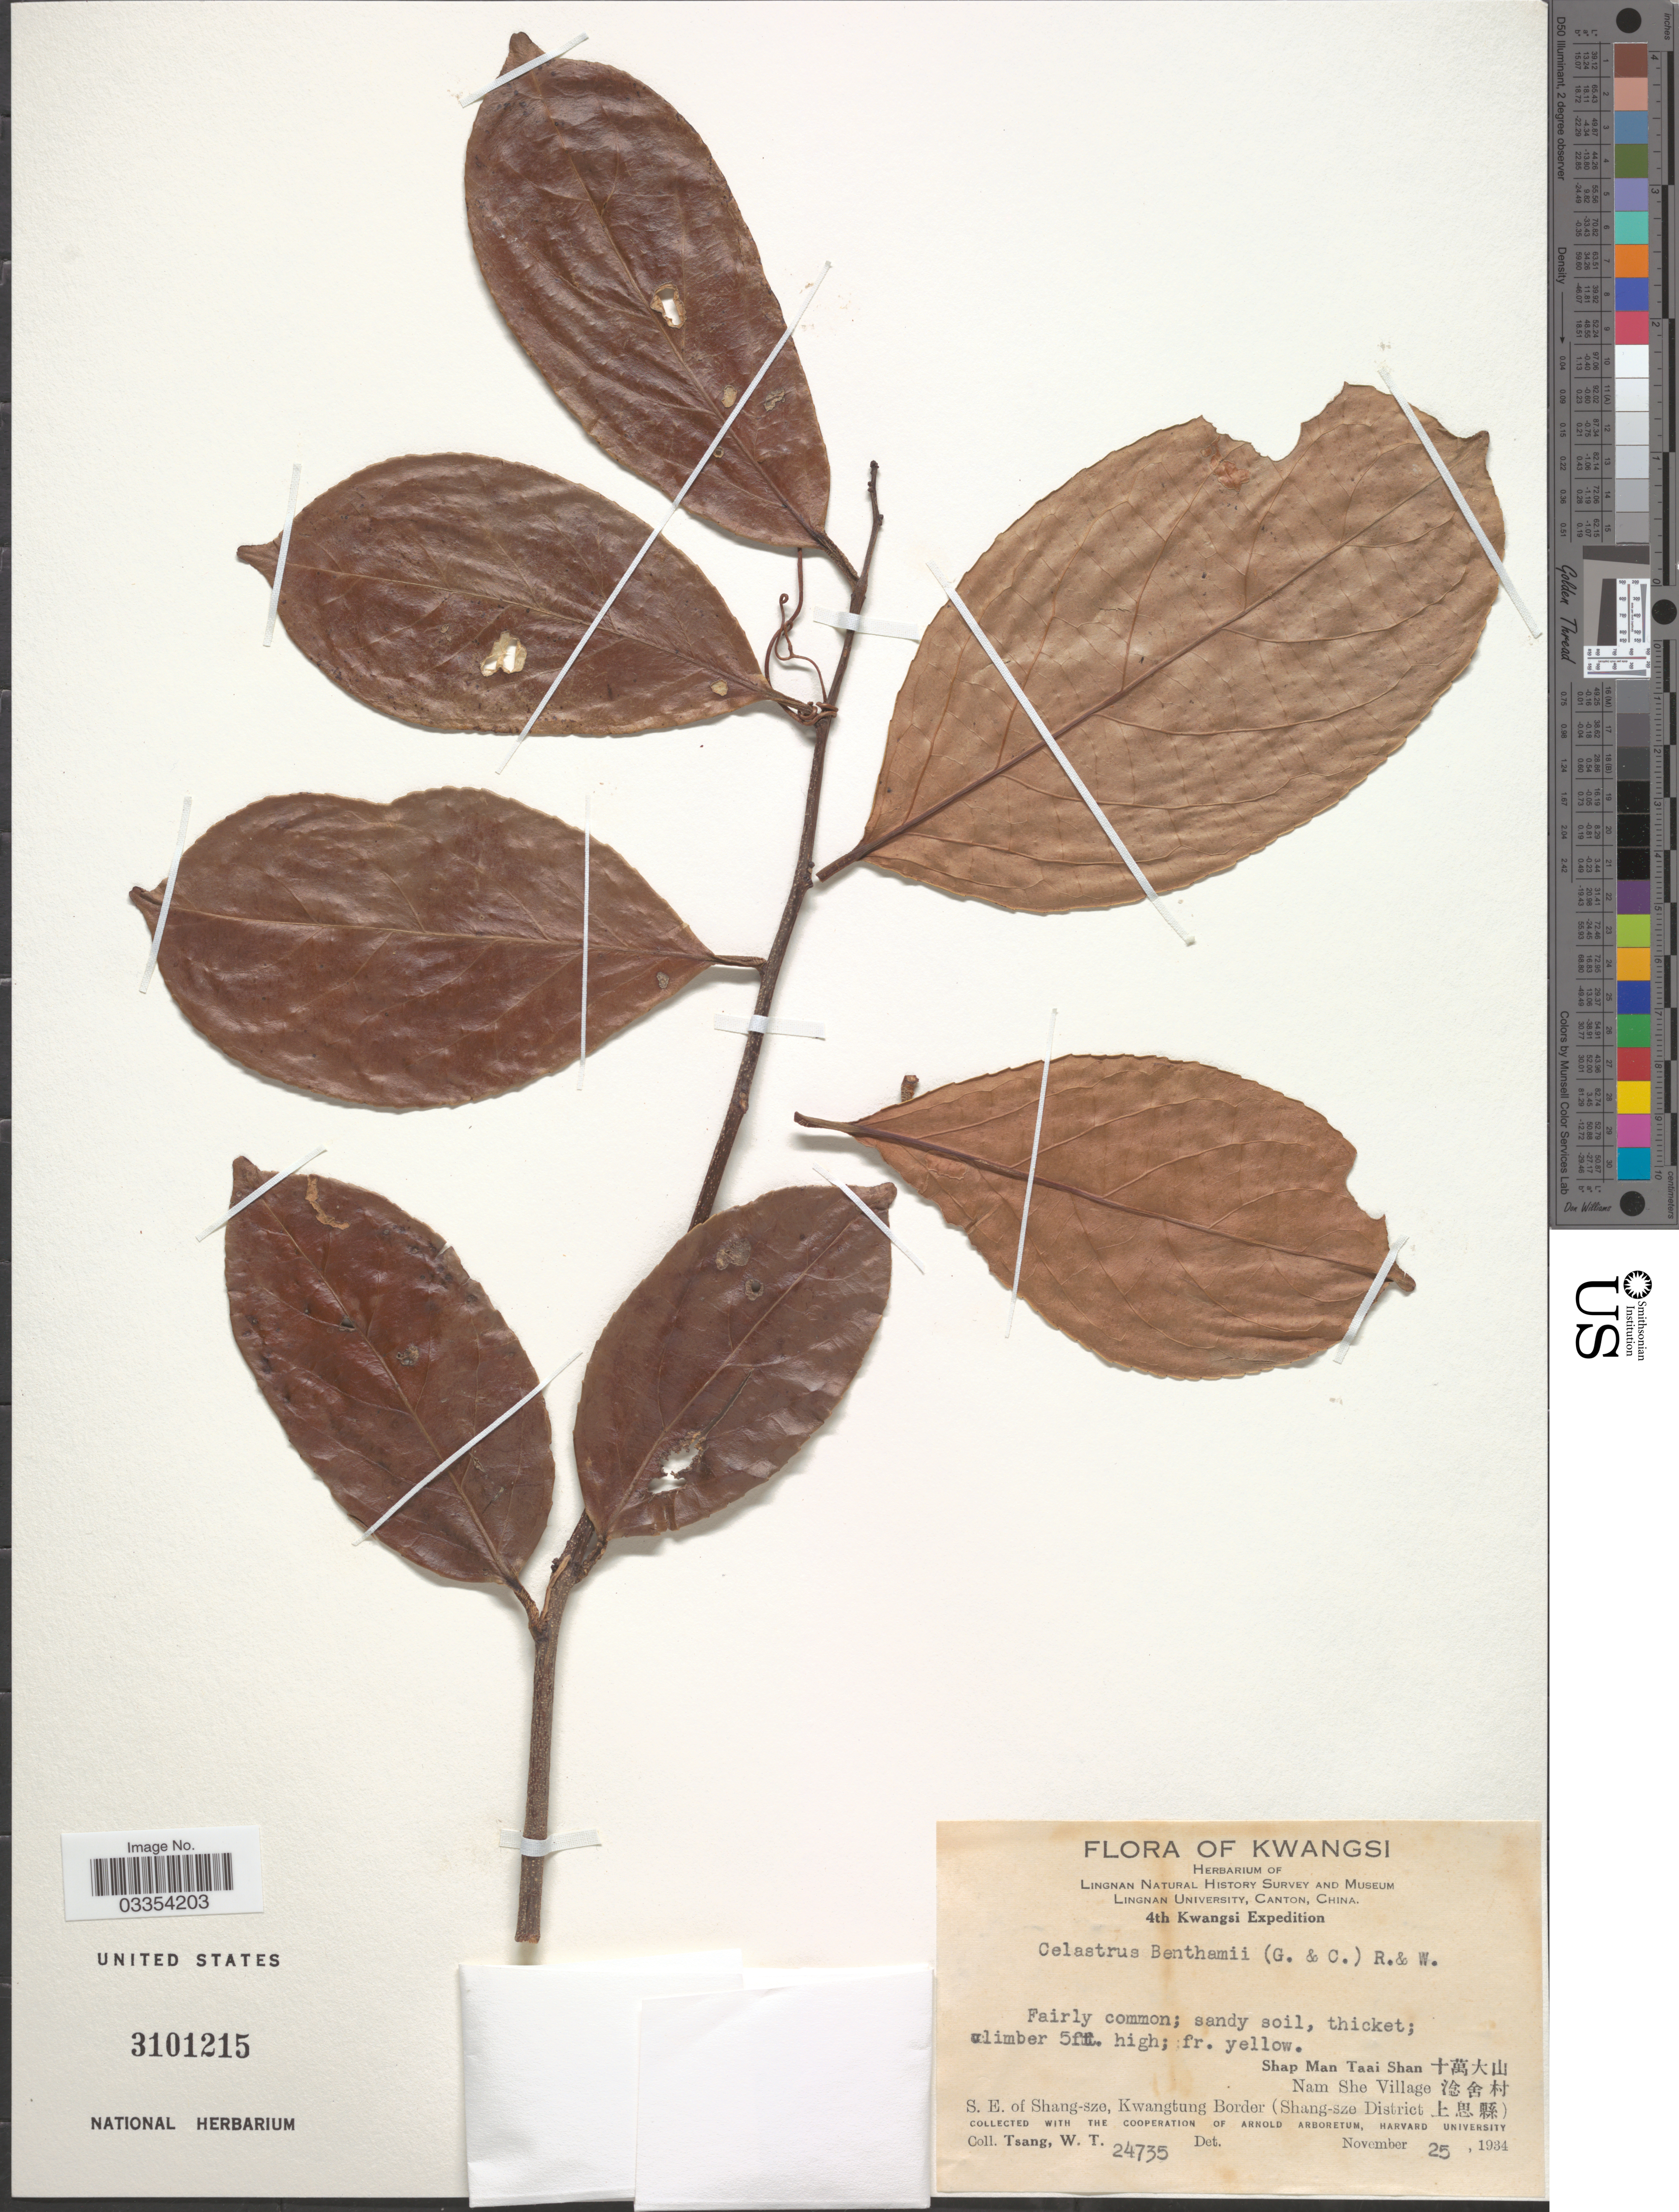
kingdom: Plantae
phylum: Tracheophyta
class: Magnoliopsida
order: Celastrales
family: Celastraceae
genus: Celastrus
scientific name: Celastrus benthamii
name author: (Gardner & Champ.) Rehder & E.H. Wilson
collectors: W. T. Tsang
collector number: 24735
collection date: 1934-11-25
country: China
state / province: Guangxi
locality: Kwangsi. Shap Man Taai Shan X. Nam She Village X. S. E. of Shang-sze, Kwantung Border (Shang-sze District X).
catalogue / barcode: US 3101215